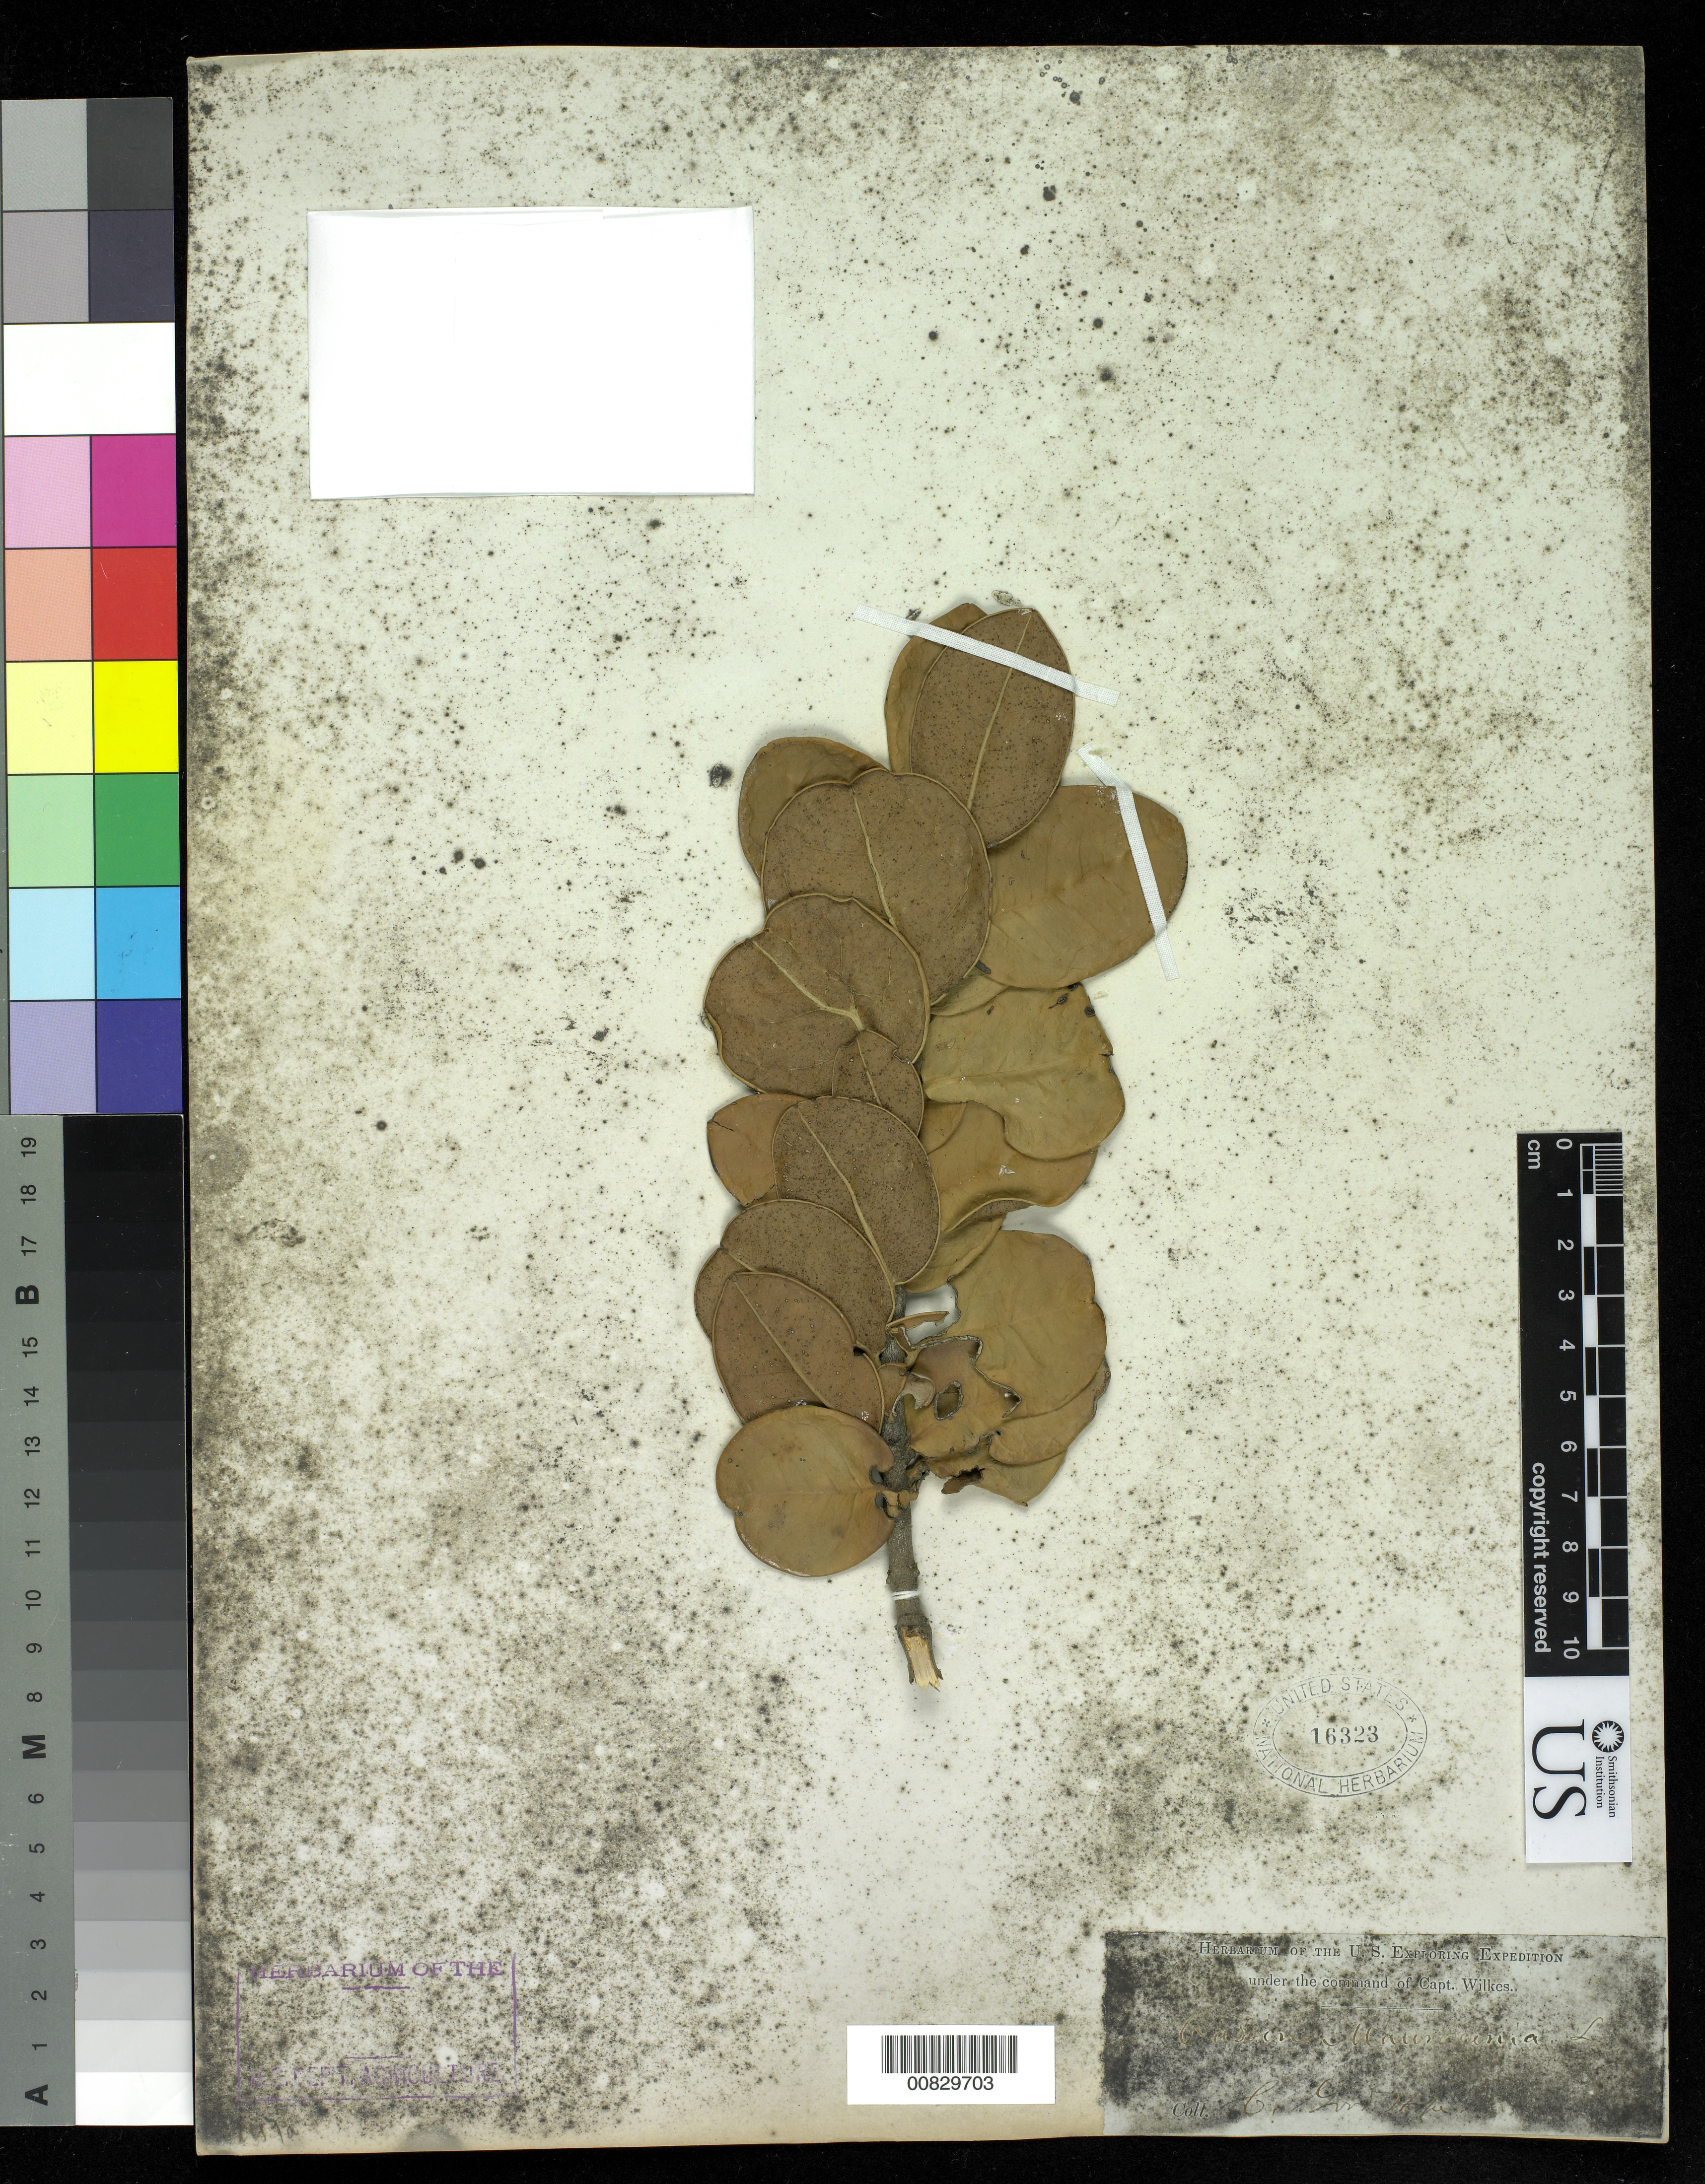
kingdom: Plantae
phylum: Tracheophyta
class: Magnoliopsida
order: Celastrales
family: Celastraceae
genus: Cassine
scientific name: Cassine maurocenia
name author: L.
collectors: Wilkes Explor. Exped.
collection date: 1838/1842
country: South Africa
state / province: Western Cape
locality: Cape of Good Hope. Cape Town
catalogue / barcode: US 16323